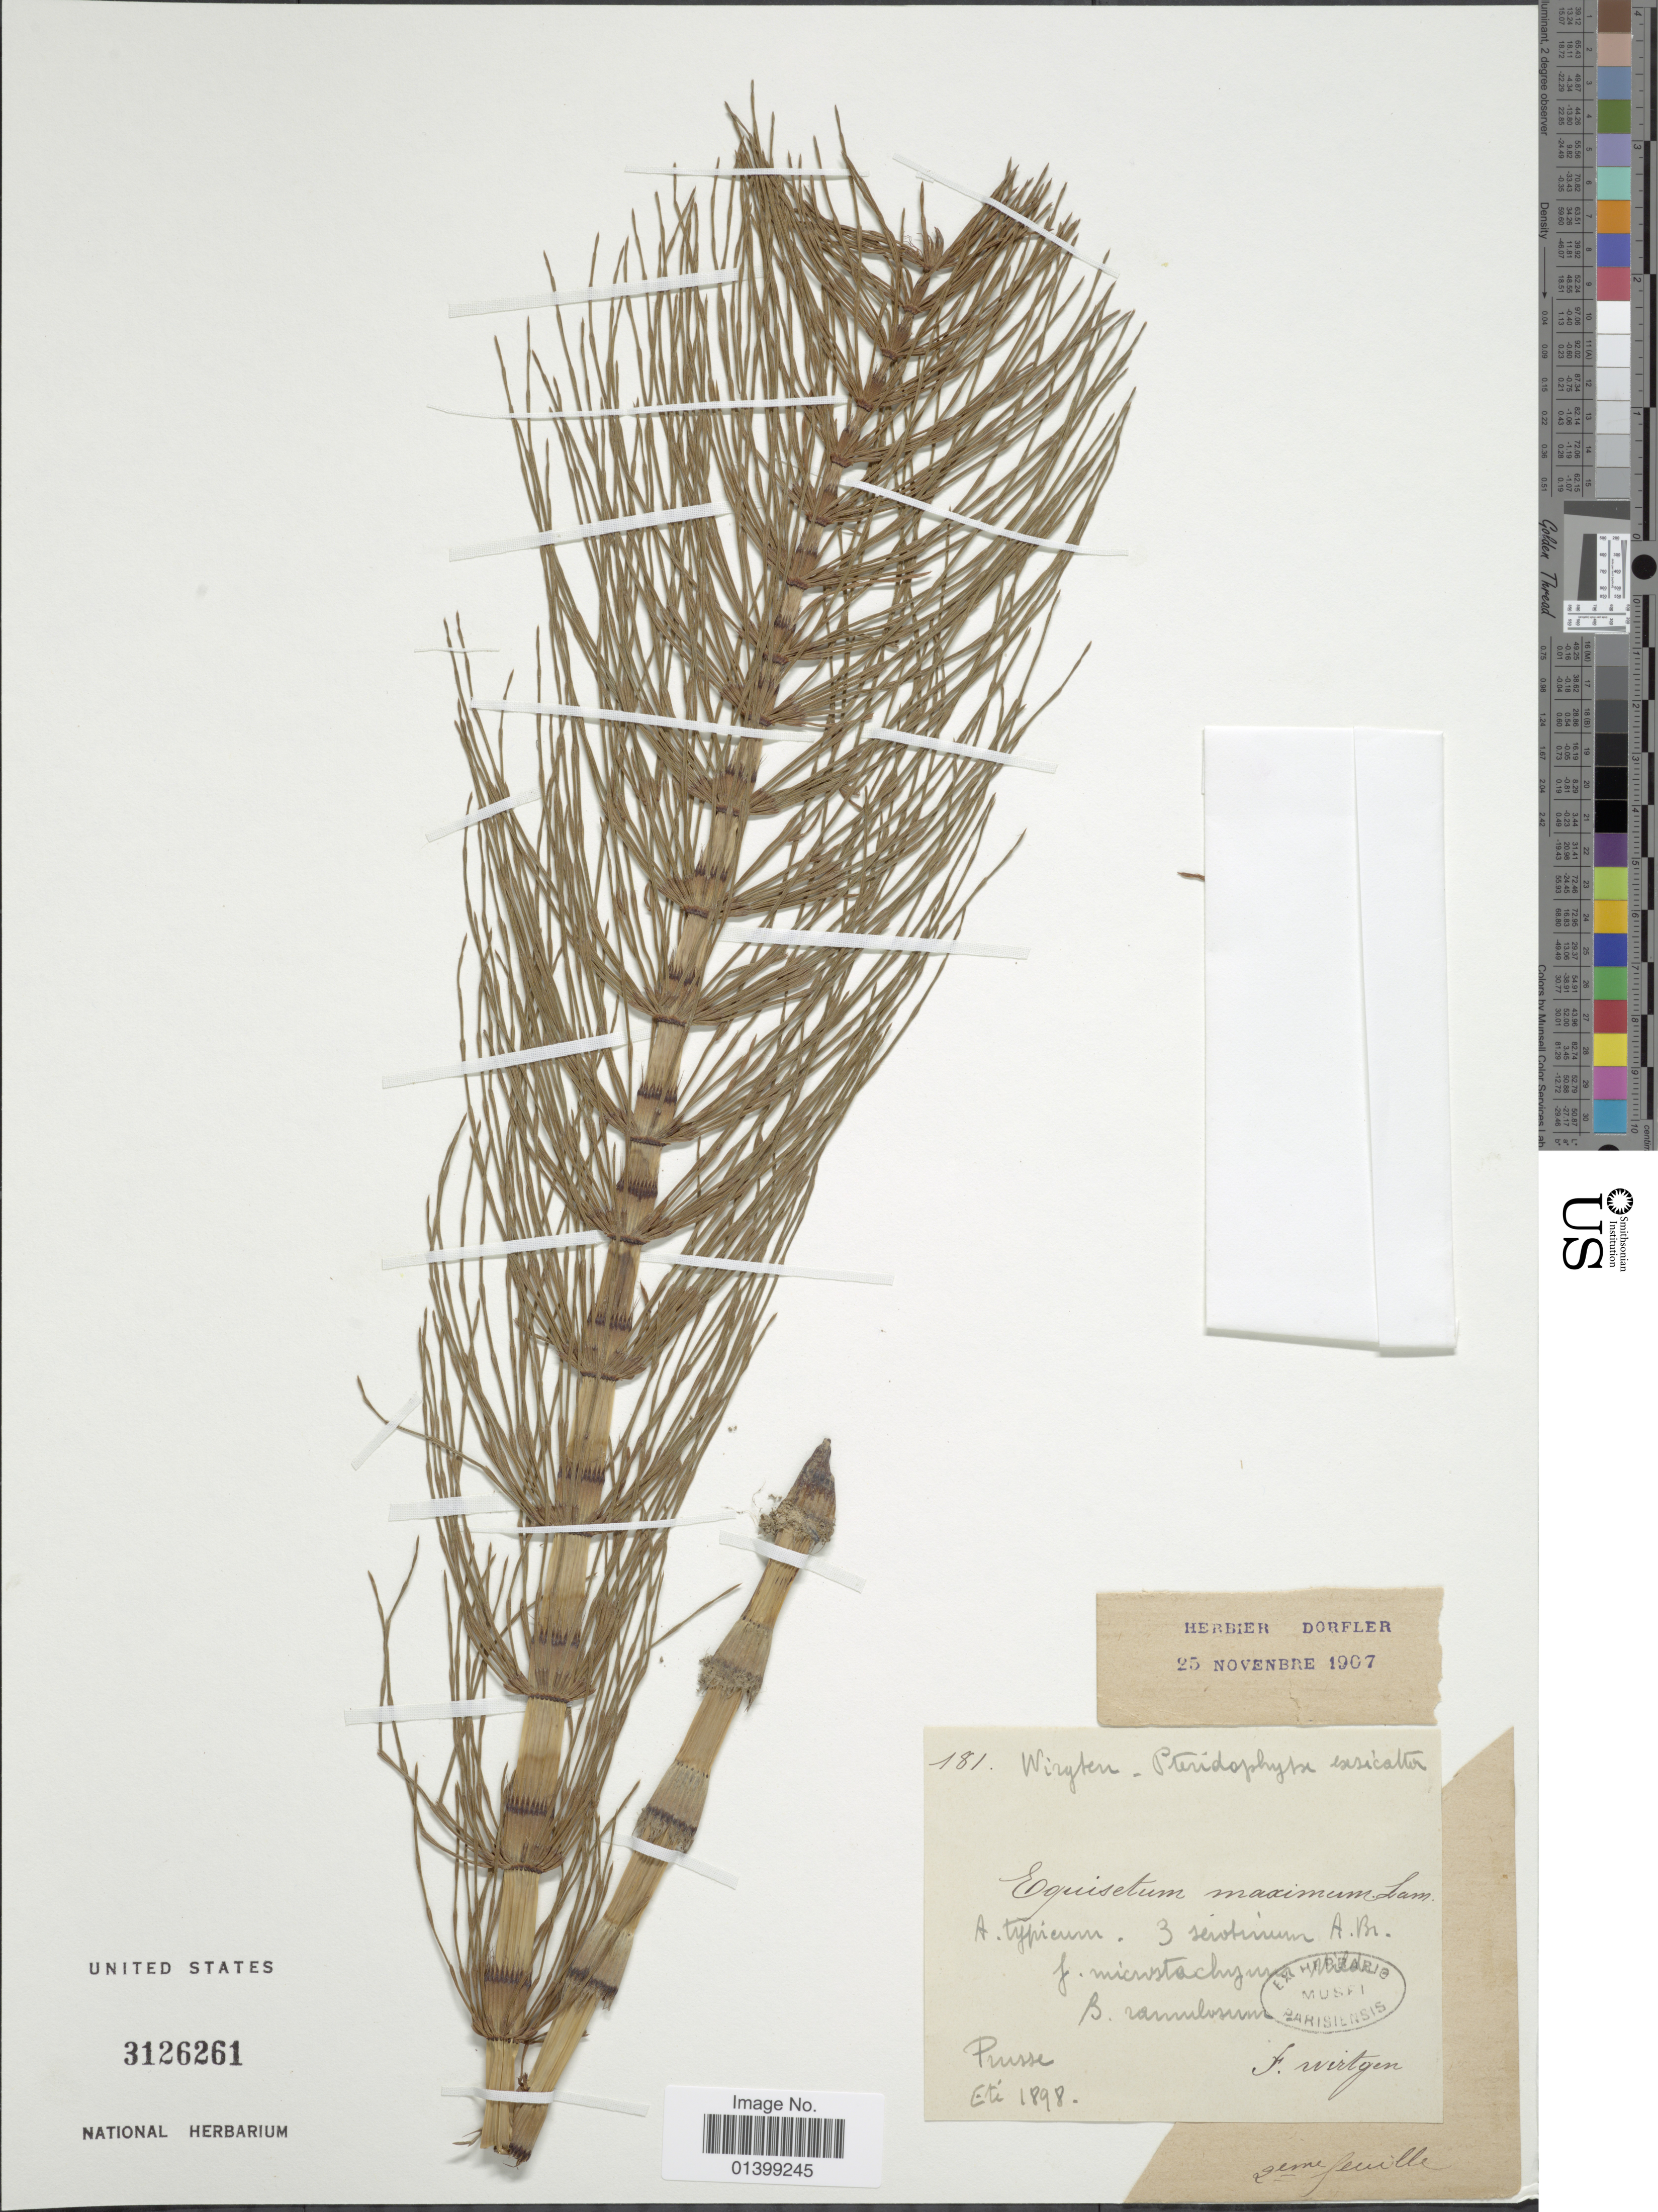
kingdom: Plantae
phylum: Tracheophyta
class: Polypodiopsida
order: Equisetales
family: Equisetaceae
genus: Equisetum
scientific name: Equisetum telmateia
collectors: F. Wirtgen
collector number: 181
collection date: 1898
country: Germany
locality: Preusse [interpreted]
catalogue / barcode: US 3126261